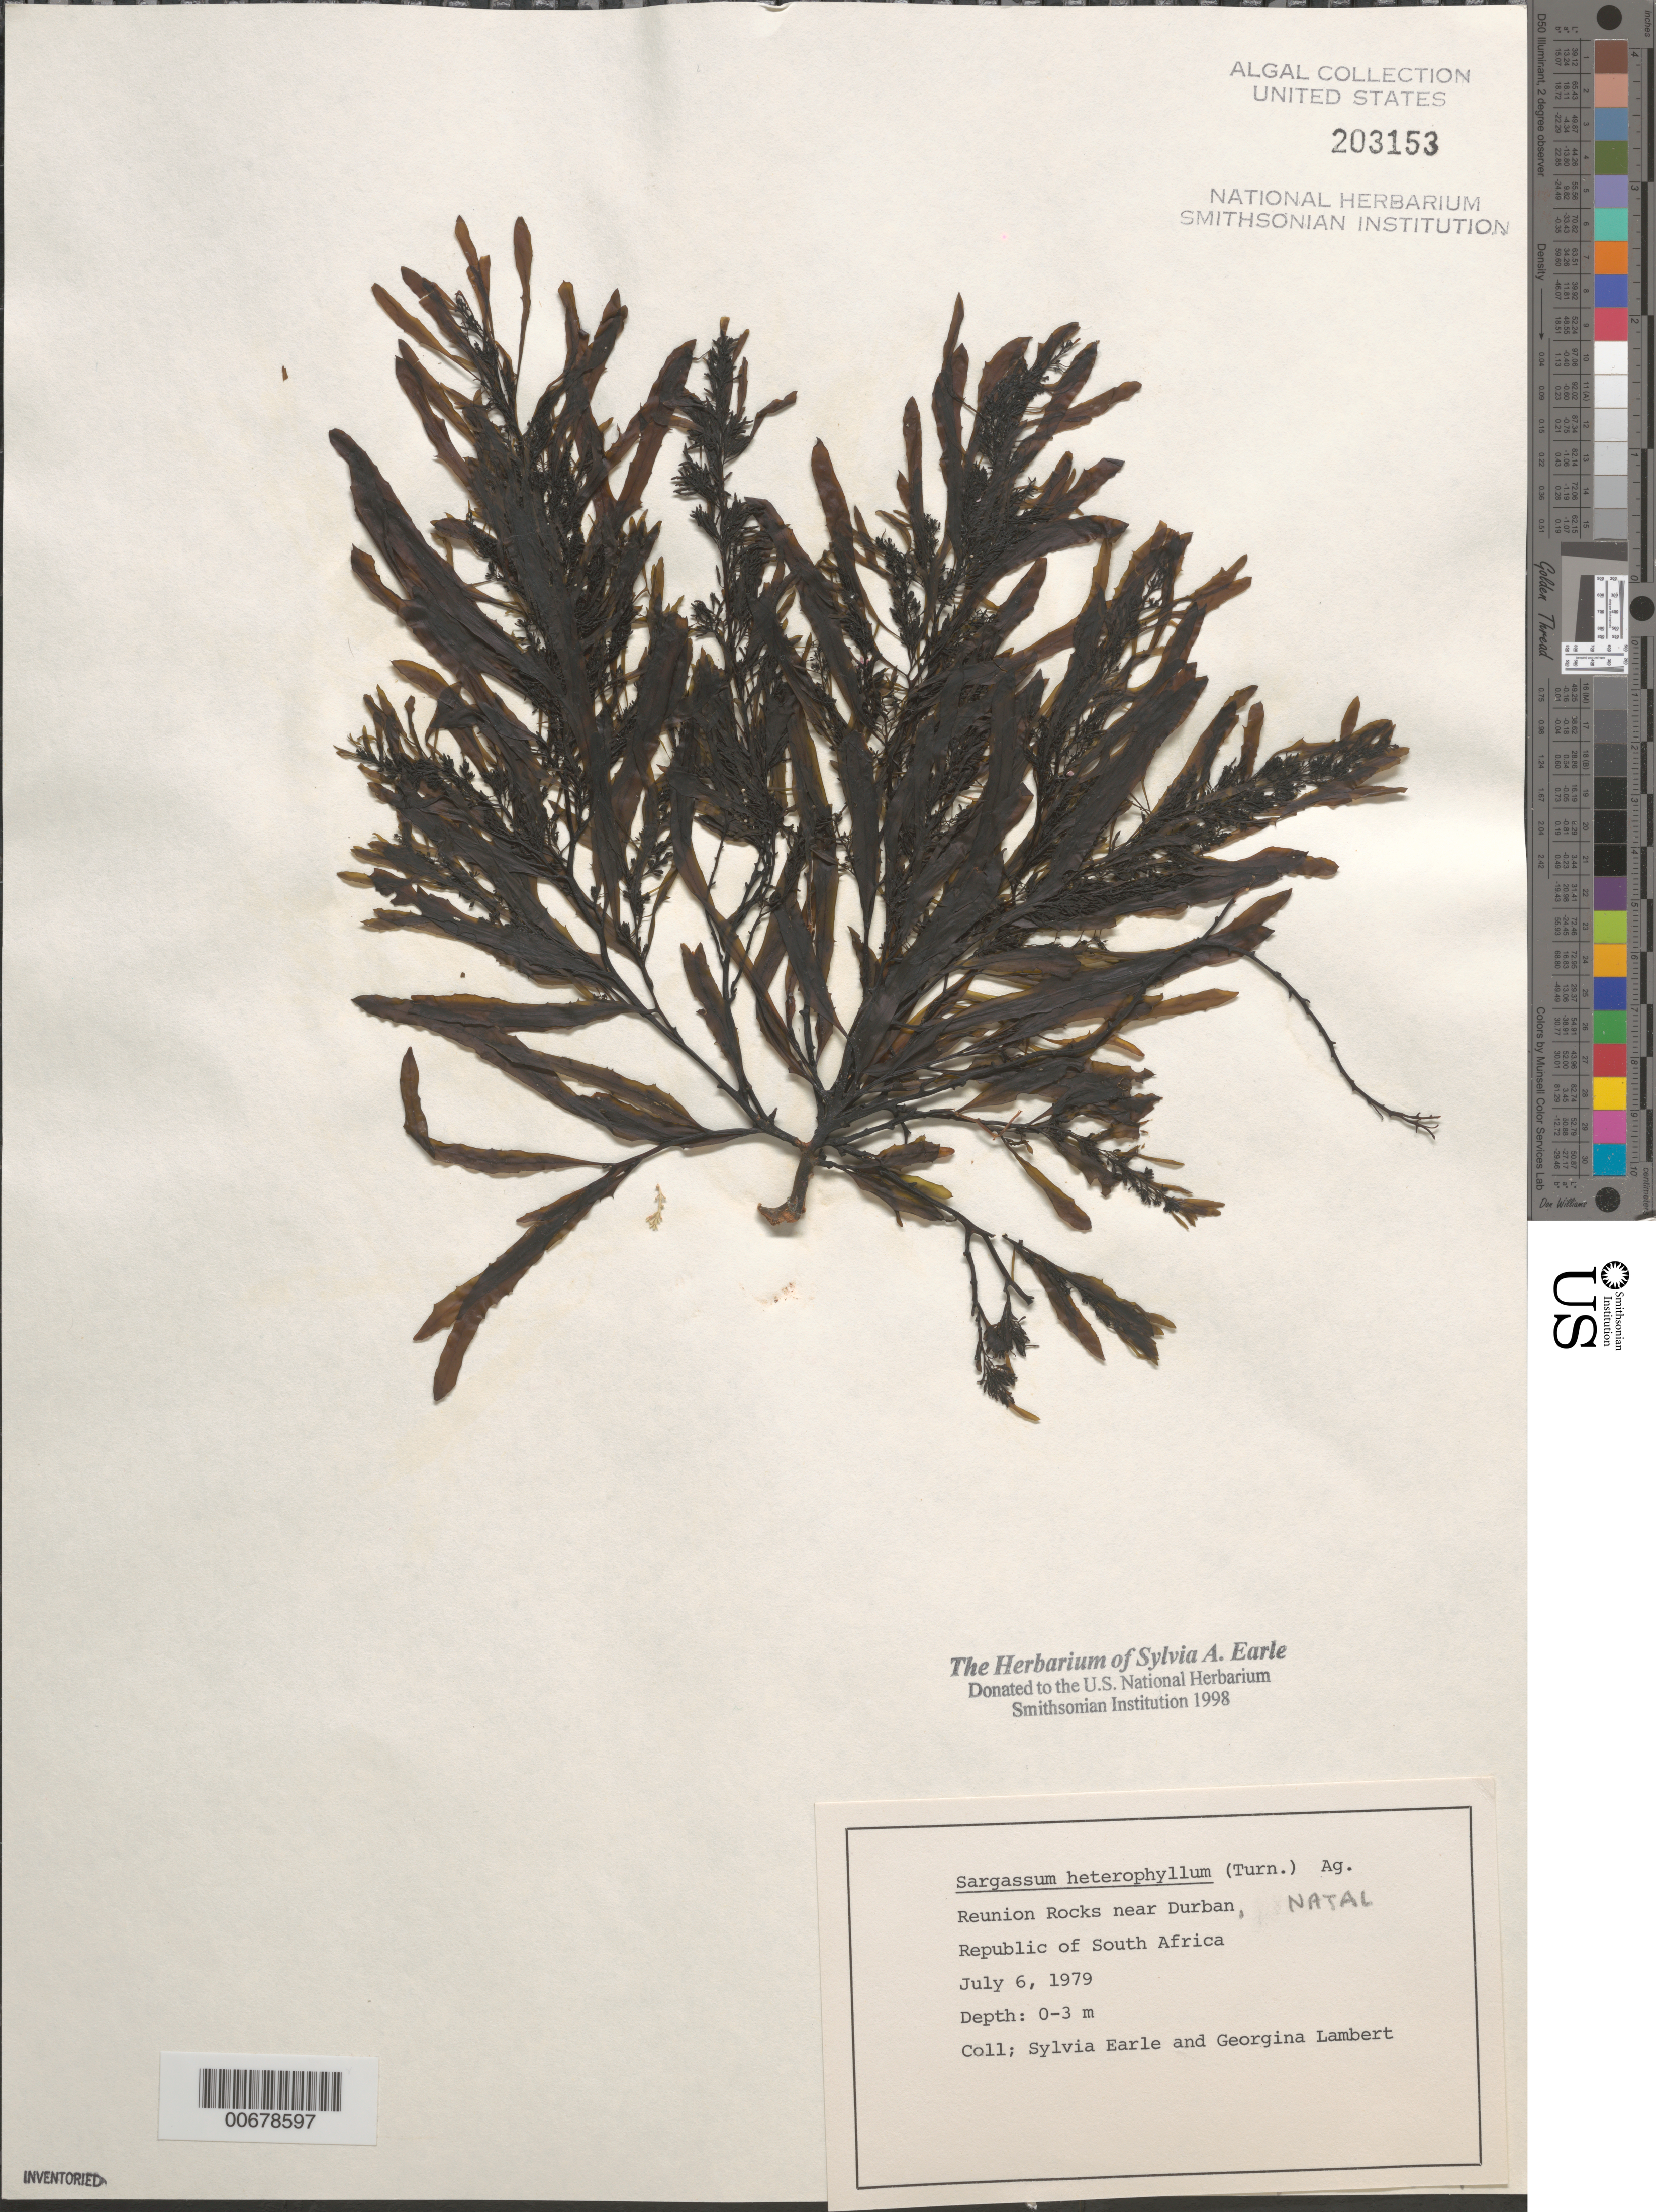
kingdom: Chromista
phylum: Ochrophyta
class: Phaeophyceae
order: Fucales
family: Sargassaceae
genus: Sargassum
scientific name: Sargassum incisifolium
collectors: S. A. Earle & G. Lambert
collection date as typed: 06 Jul 1979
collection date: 1979-07-06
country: South Africa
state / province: KwaZulu-Natal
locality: Reunion Rocks near Durban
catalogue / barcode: US 203153